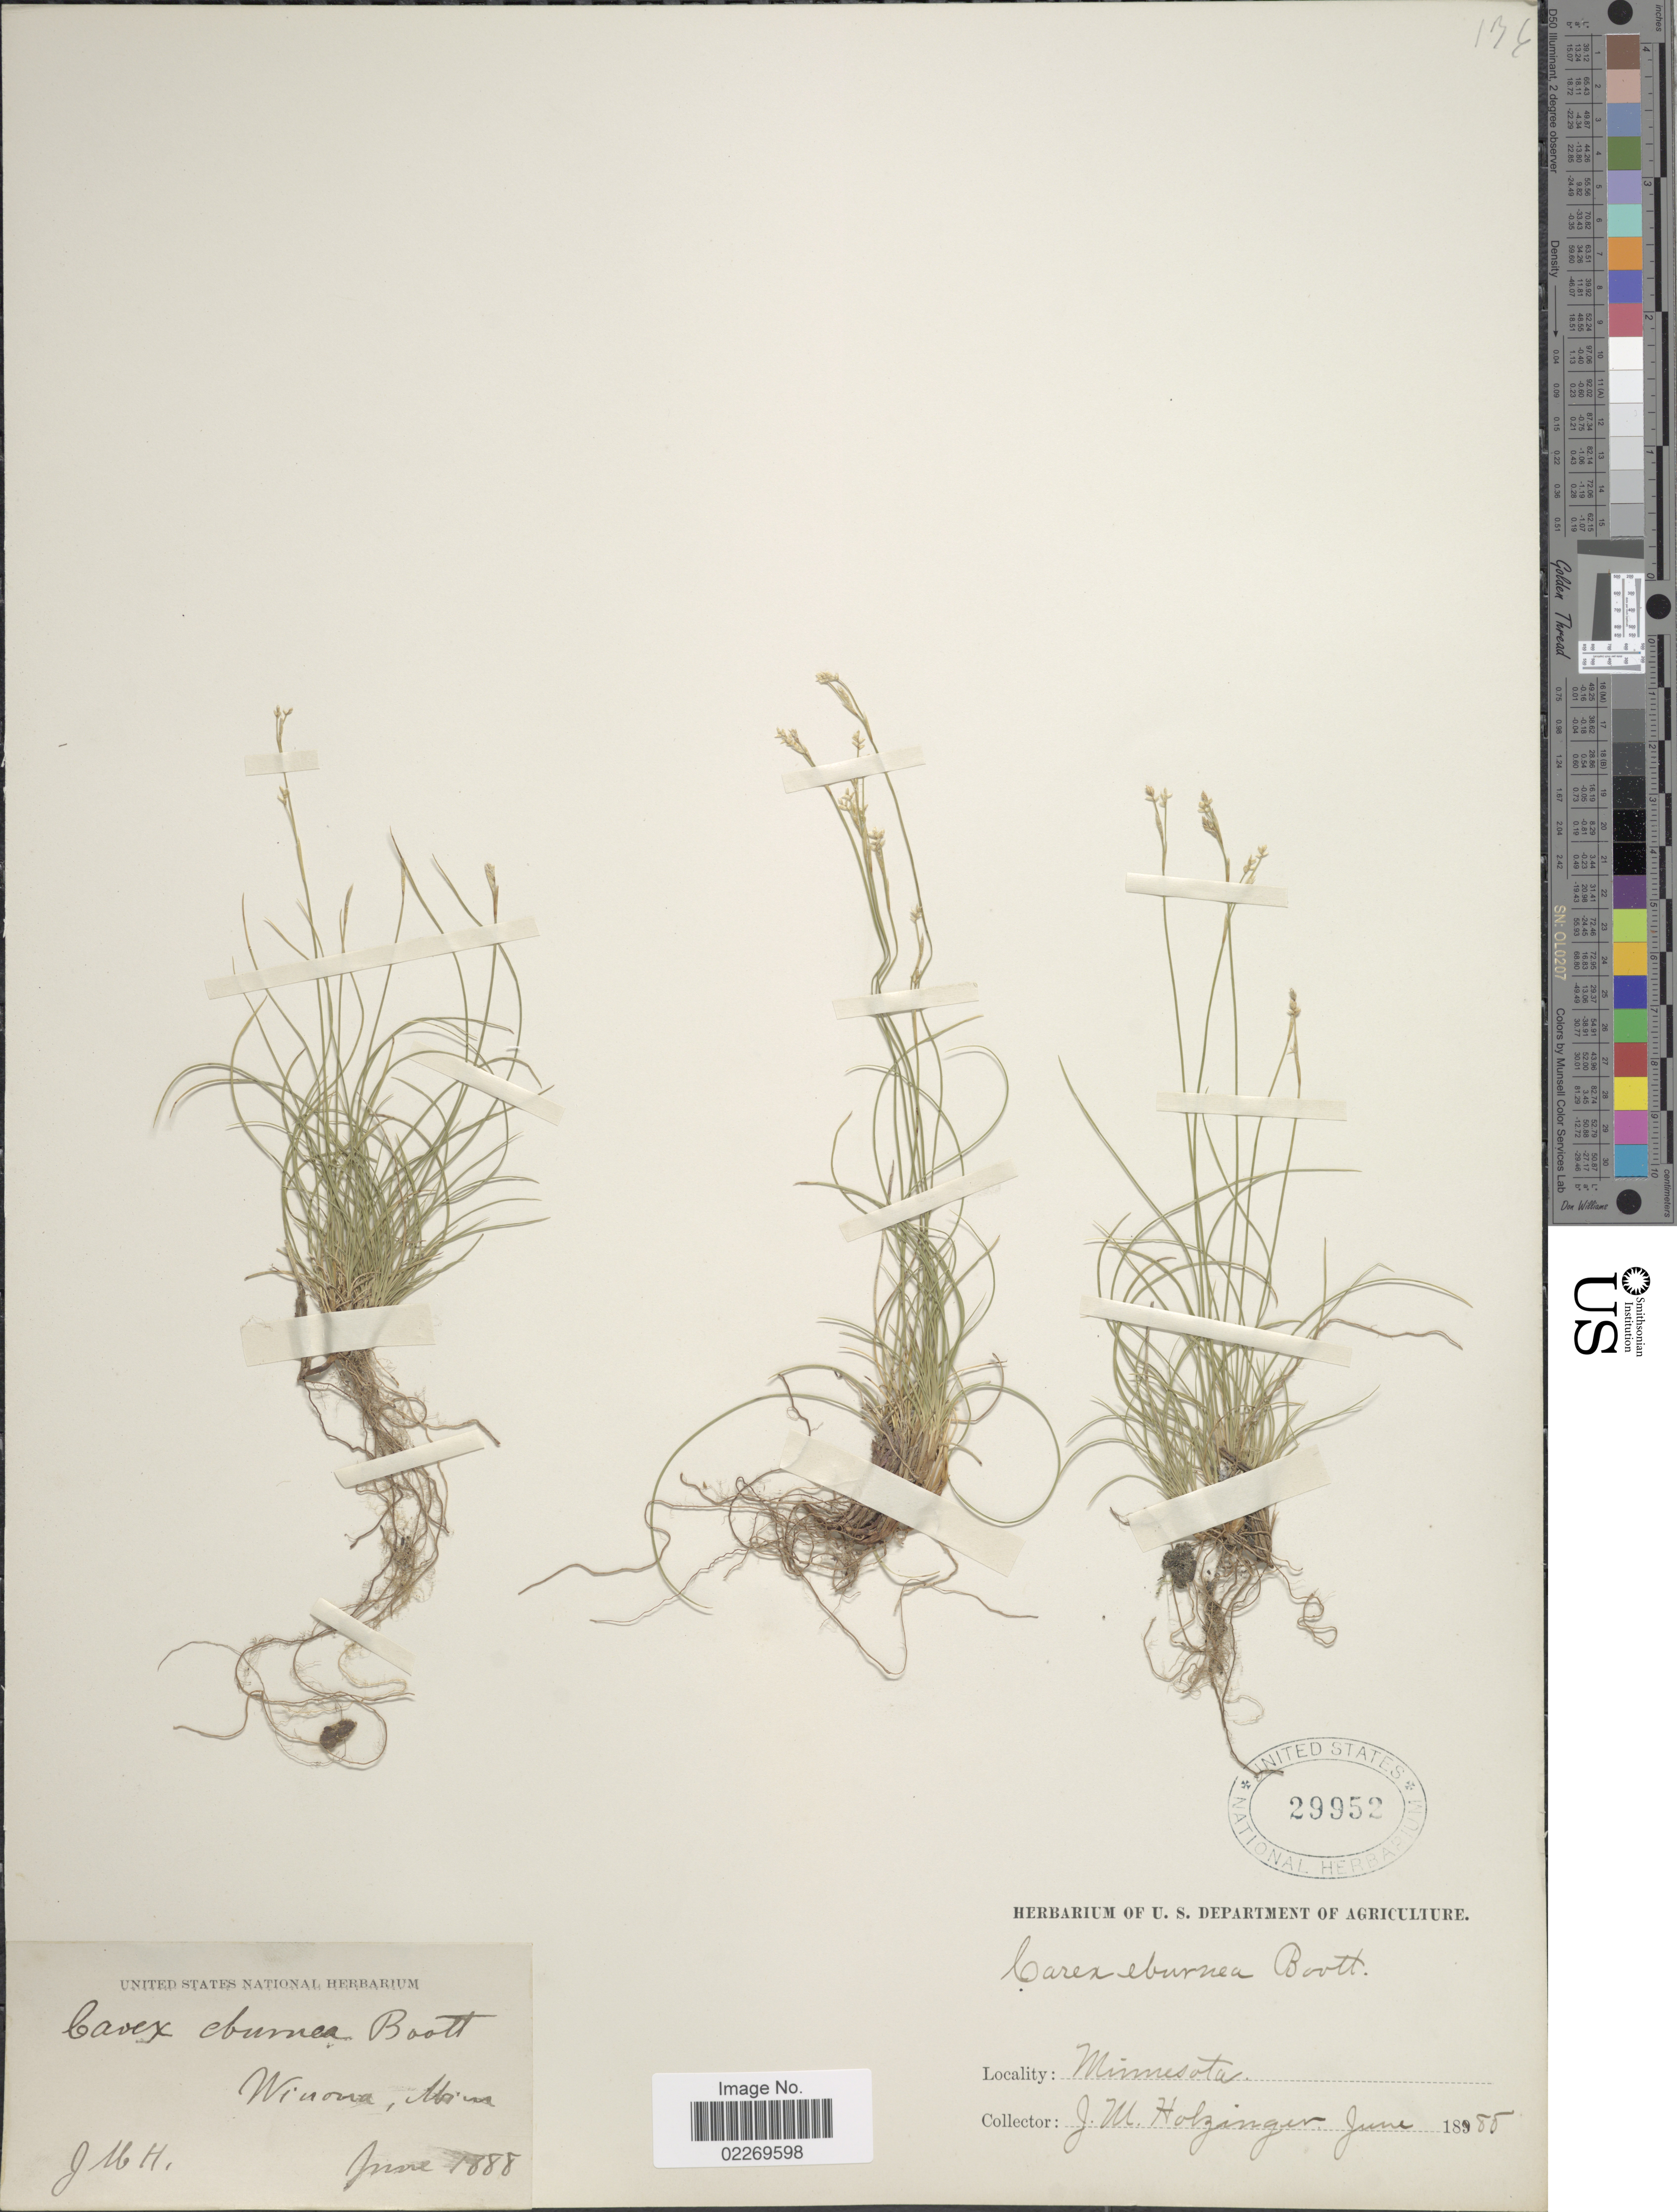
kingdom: Plantae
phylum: Tracheophyta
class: Liliopsida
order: Poales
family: Cyperaceae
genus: Carex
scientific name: Carex eburnea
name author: Boott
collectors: J. M. Holzinger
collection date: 1888-06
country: United States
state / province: Minnesota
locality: Winona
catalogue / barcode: US 29952